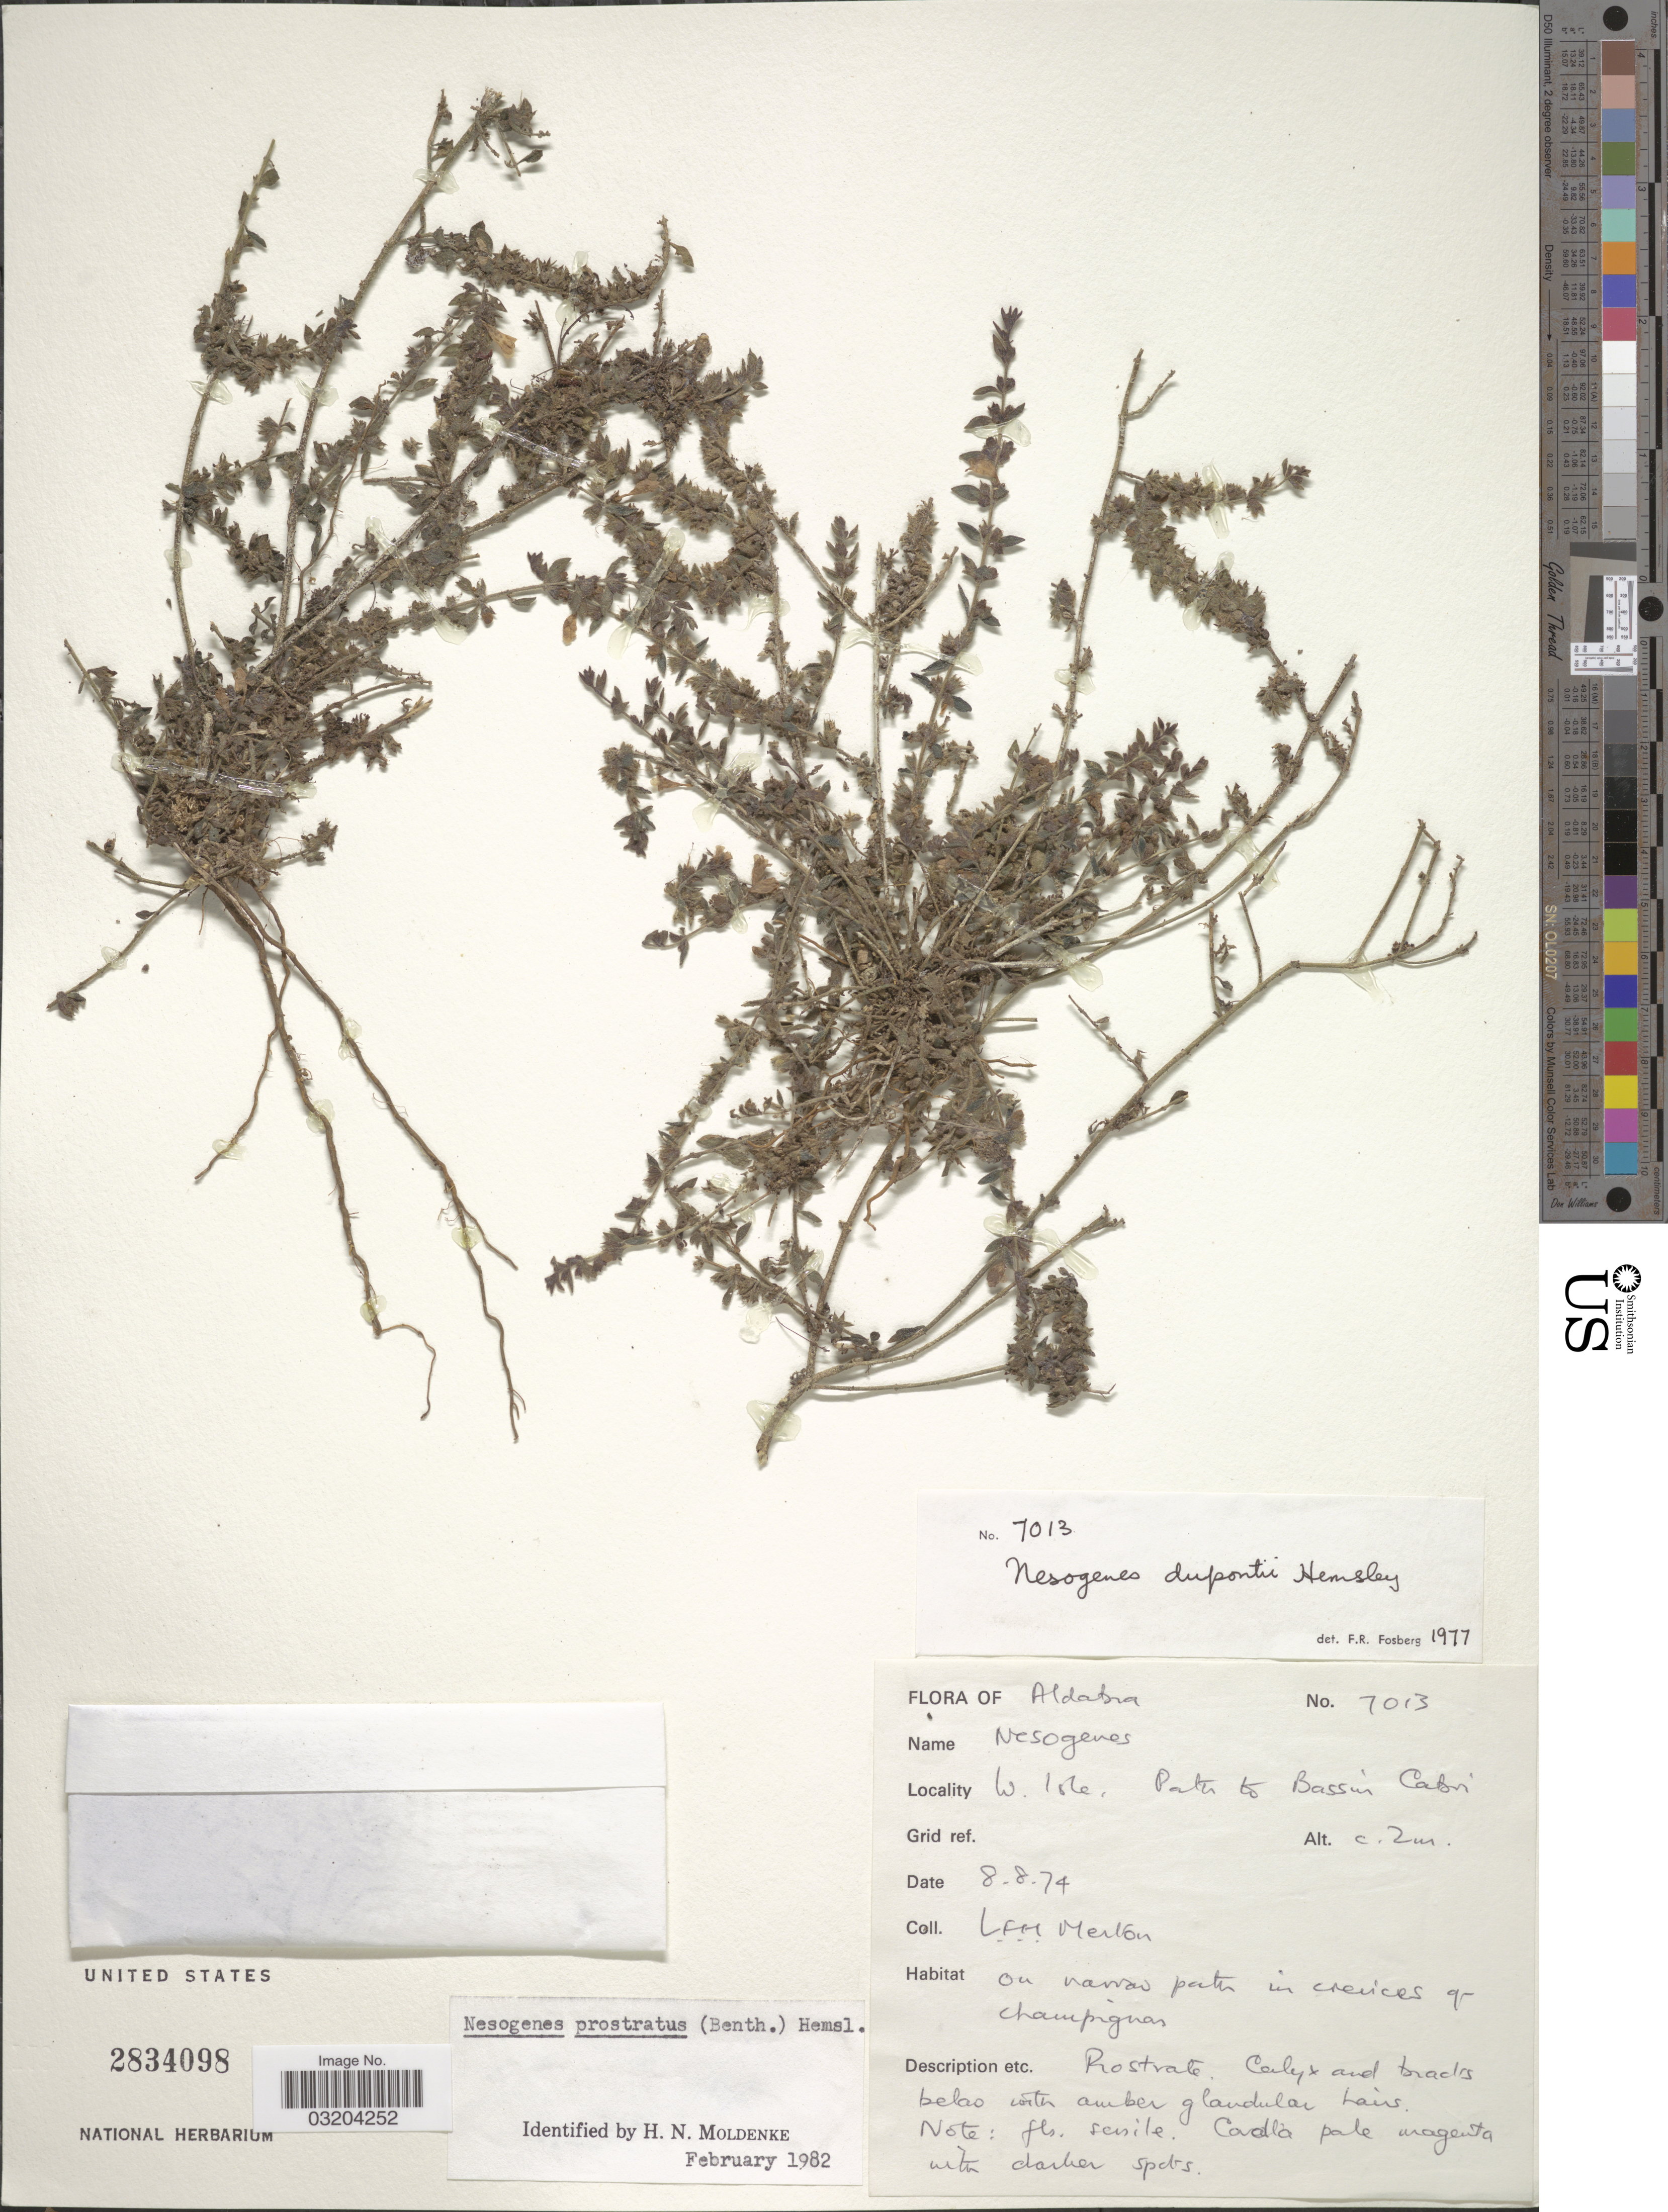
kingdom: Plantae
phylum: Tracheophyta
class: Magnoliopsida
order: Lamiales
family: Orobanchaceae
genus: Nesogenes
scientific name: Nesogenes prostrata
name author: (Benth.) Hemsl.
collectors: L. Merton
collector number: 7013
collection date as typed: Transcribed d/m/y: 8/8/74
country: Seychelles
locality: Aldabra. W. Isle, Path to Bassin Cabri.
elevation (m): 2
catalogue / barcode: US 2834098